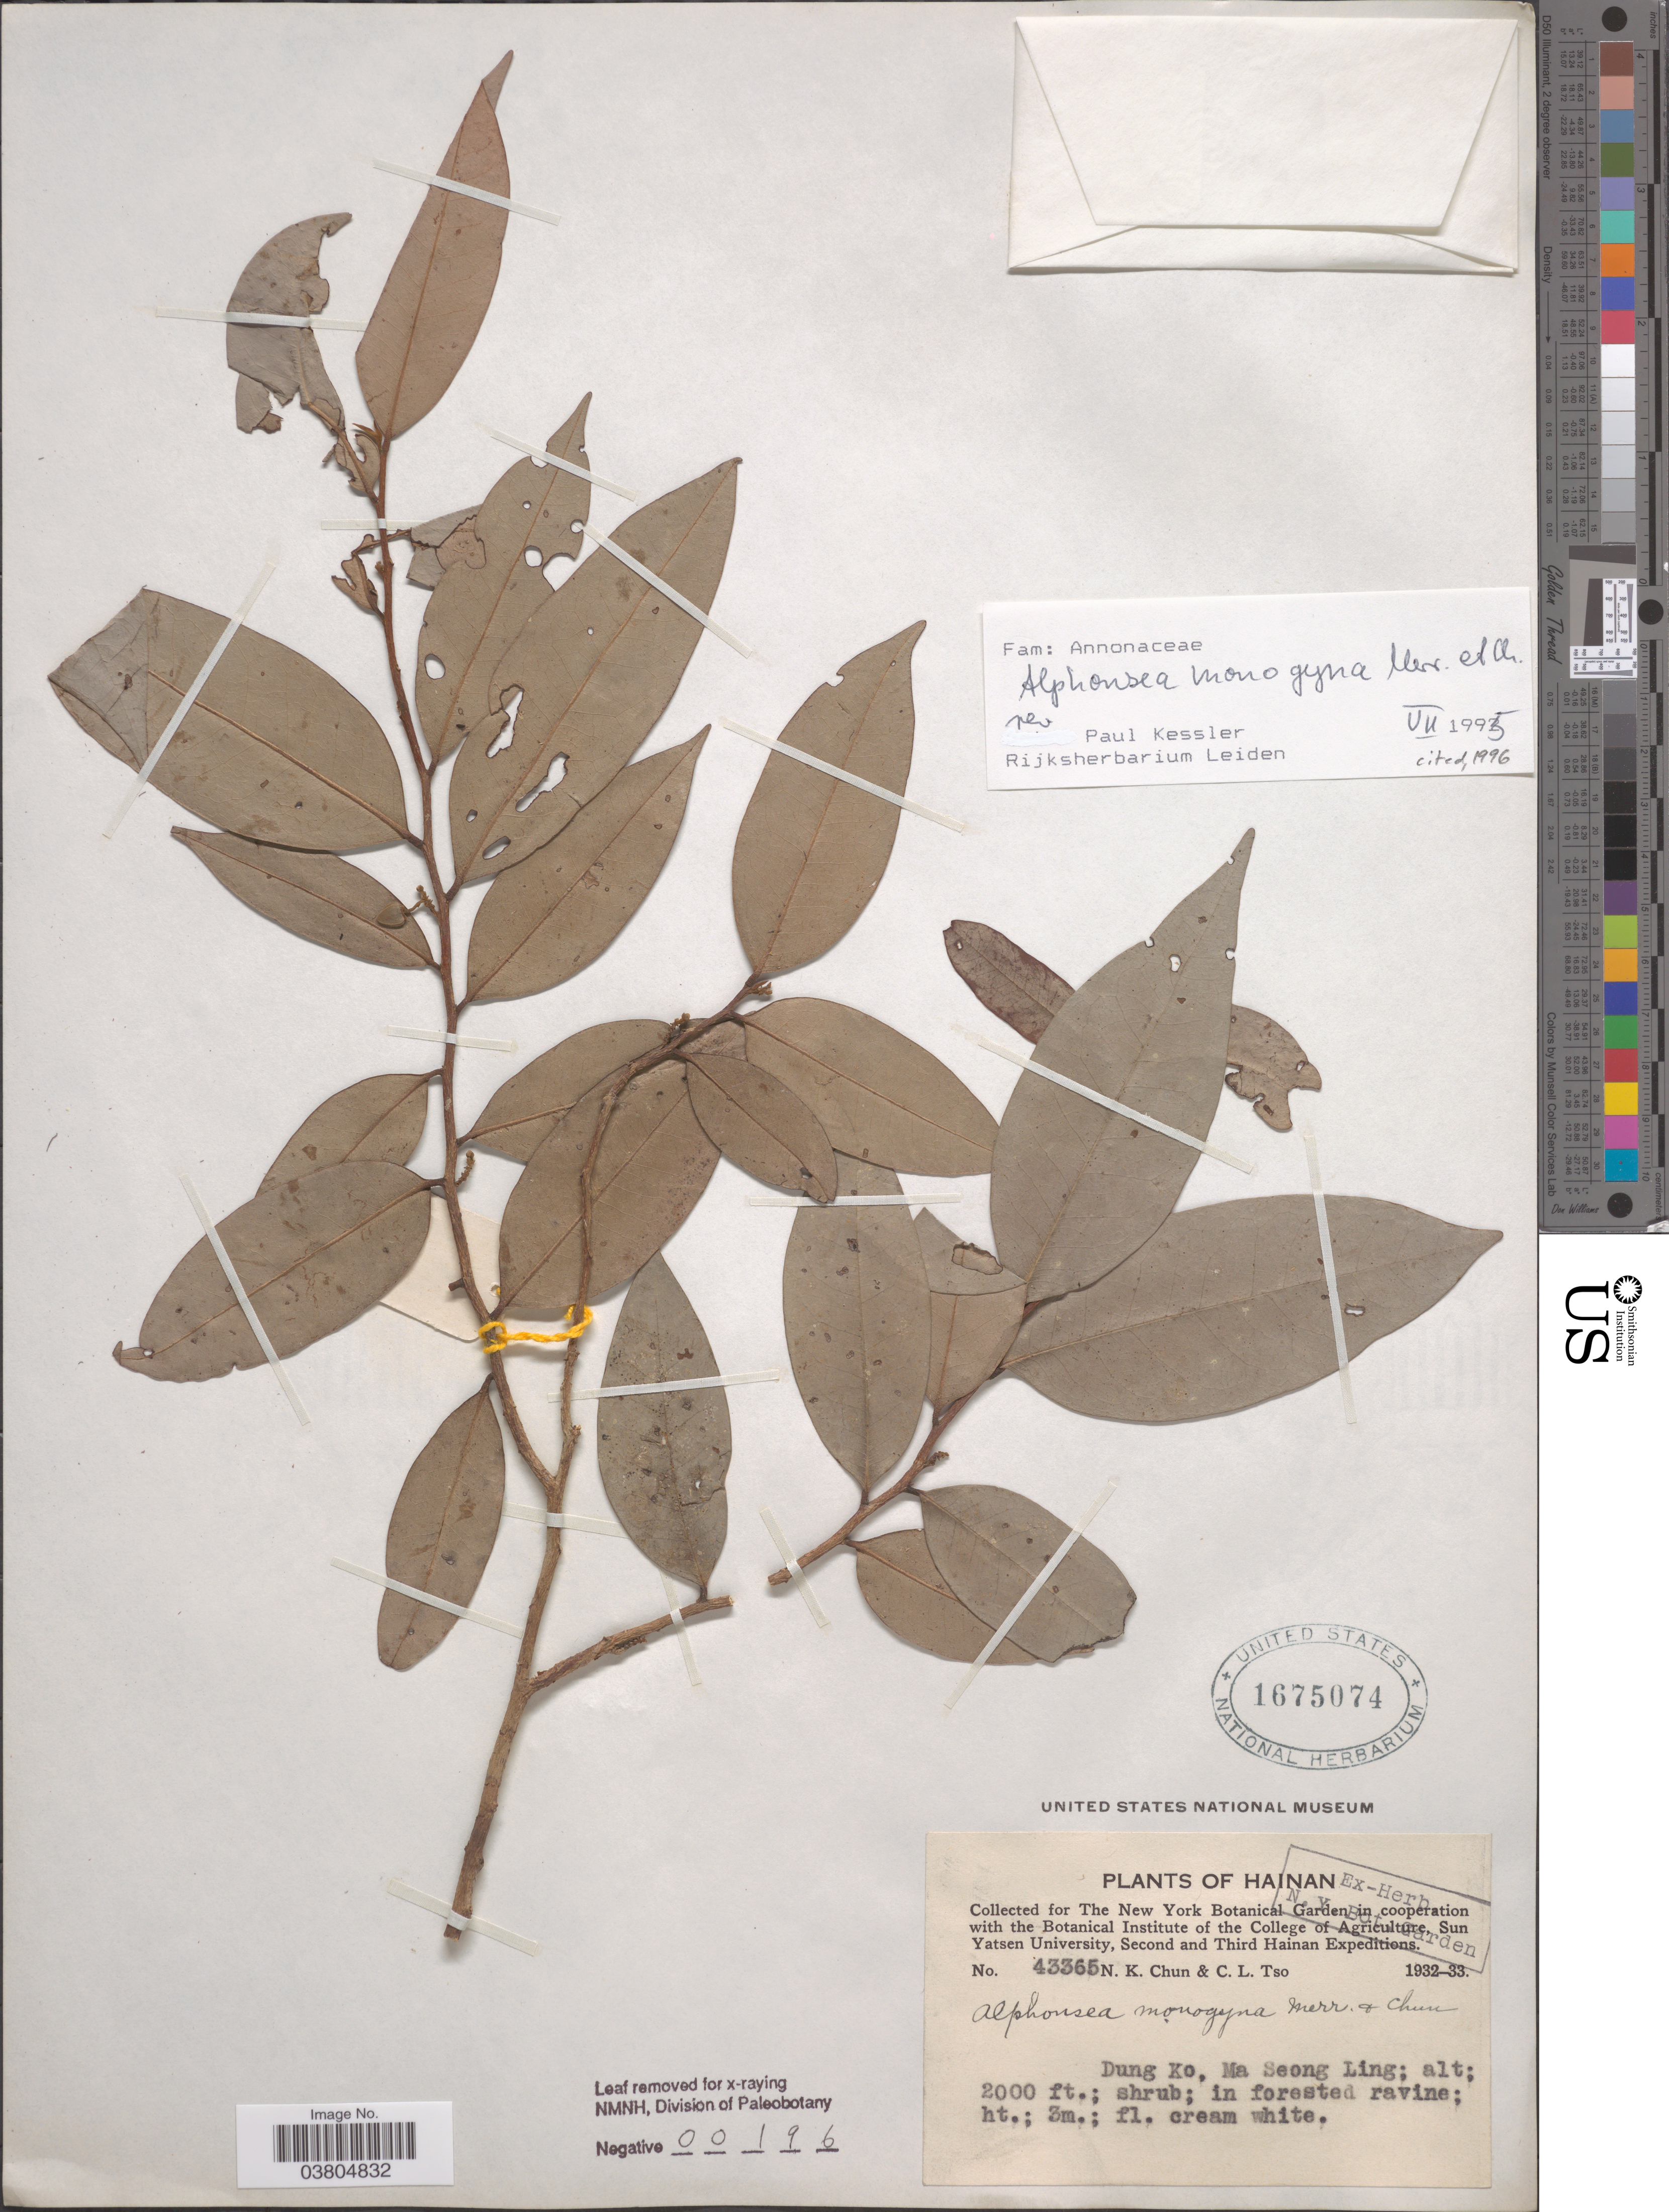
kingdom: Plantae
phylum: Tracheophyta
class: Magnoliopsida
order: Magnoliales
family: Annonaceae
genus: Alphonsea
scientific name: Alphonsea monogyna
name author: Merr. & Chun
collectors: N. K. Chun & C. Tso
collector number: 43365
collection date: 1932/1933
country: China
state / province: Hainan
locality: Dung Ko, Ma Seong Ling.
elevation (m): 610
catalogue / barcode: US 1675074